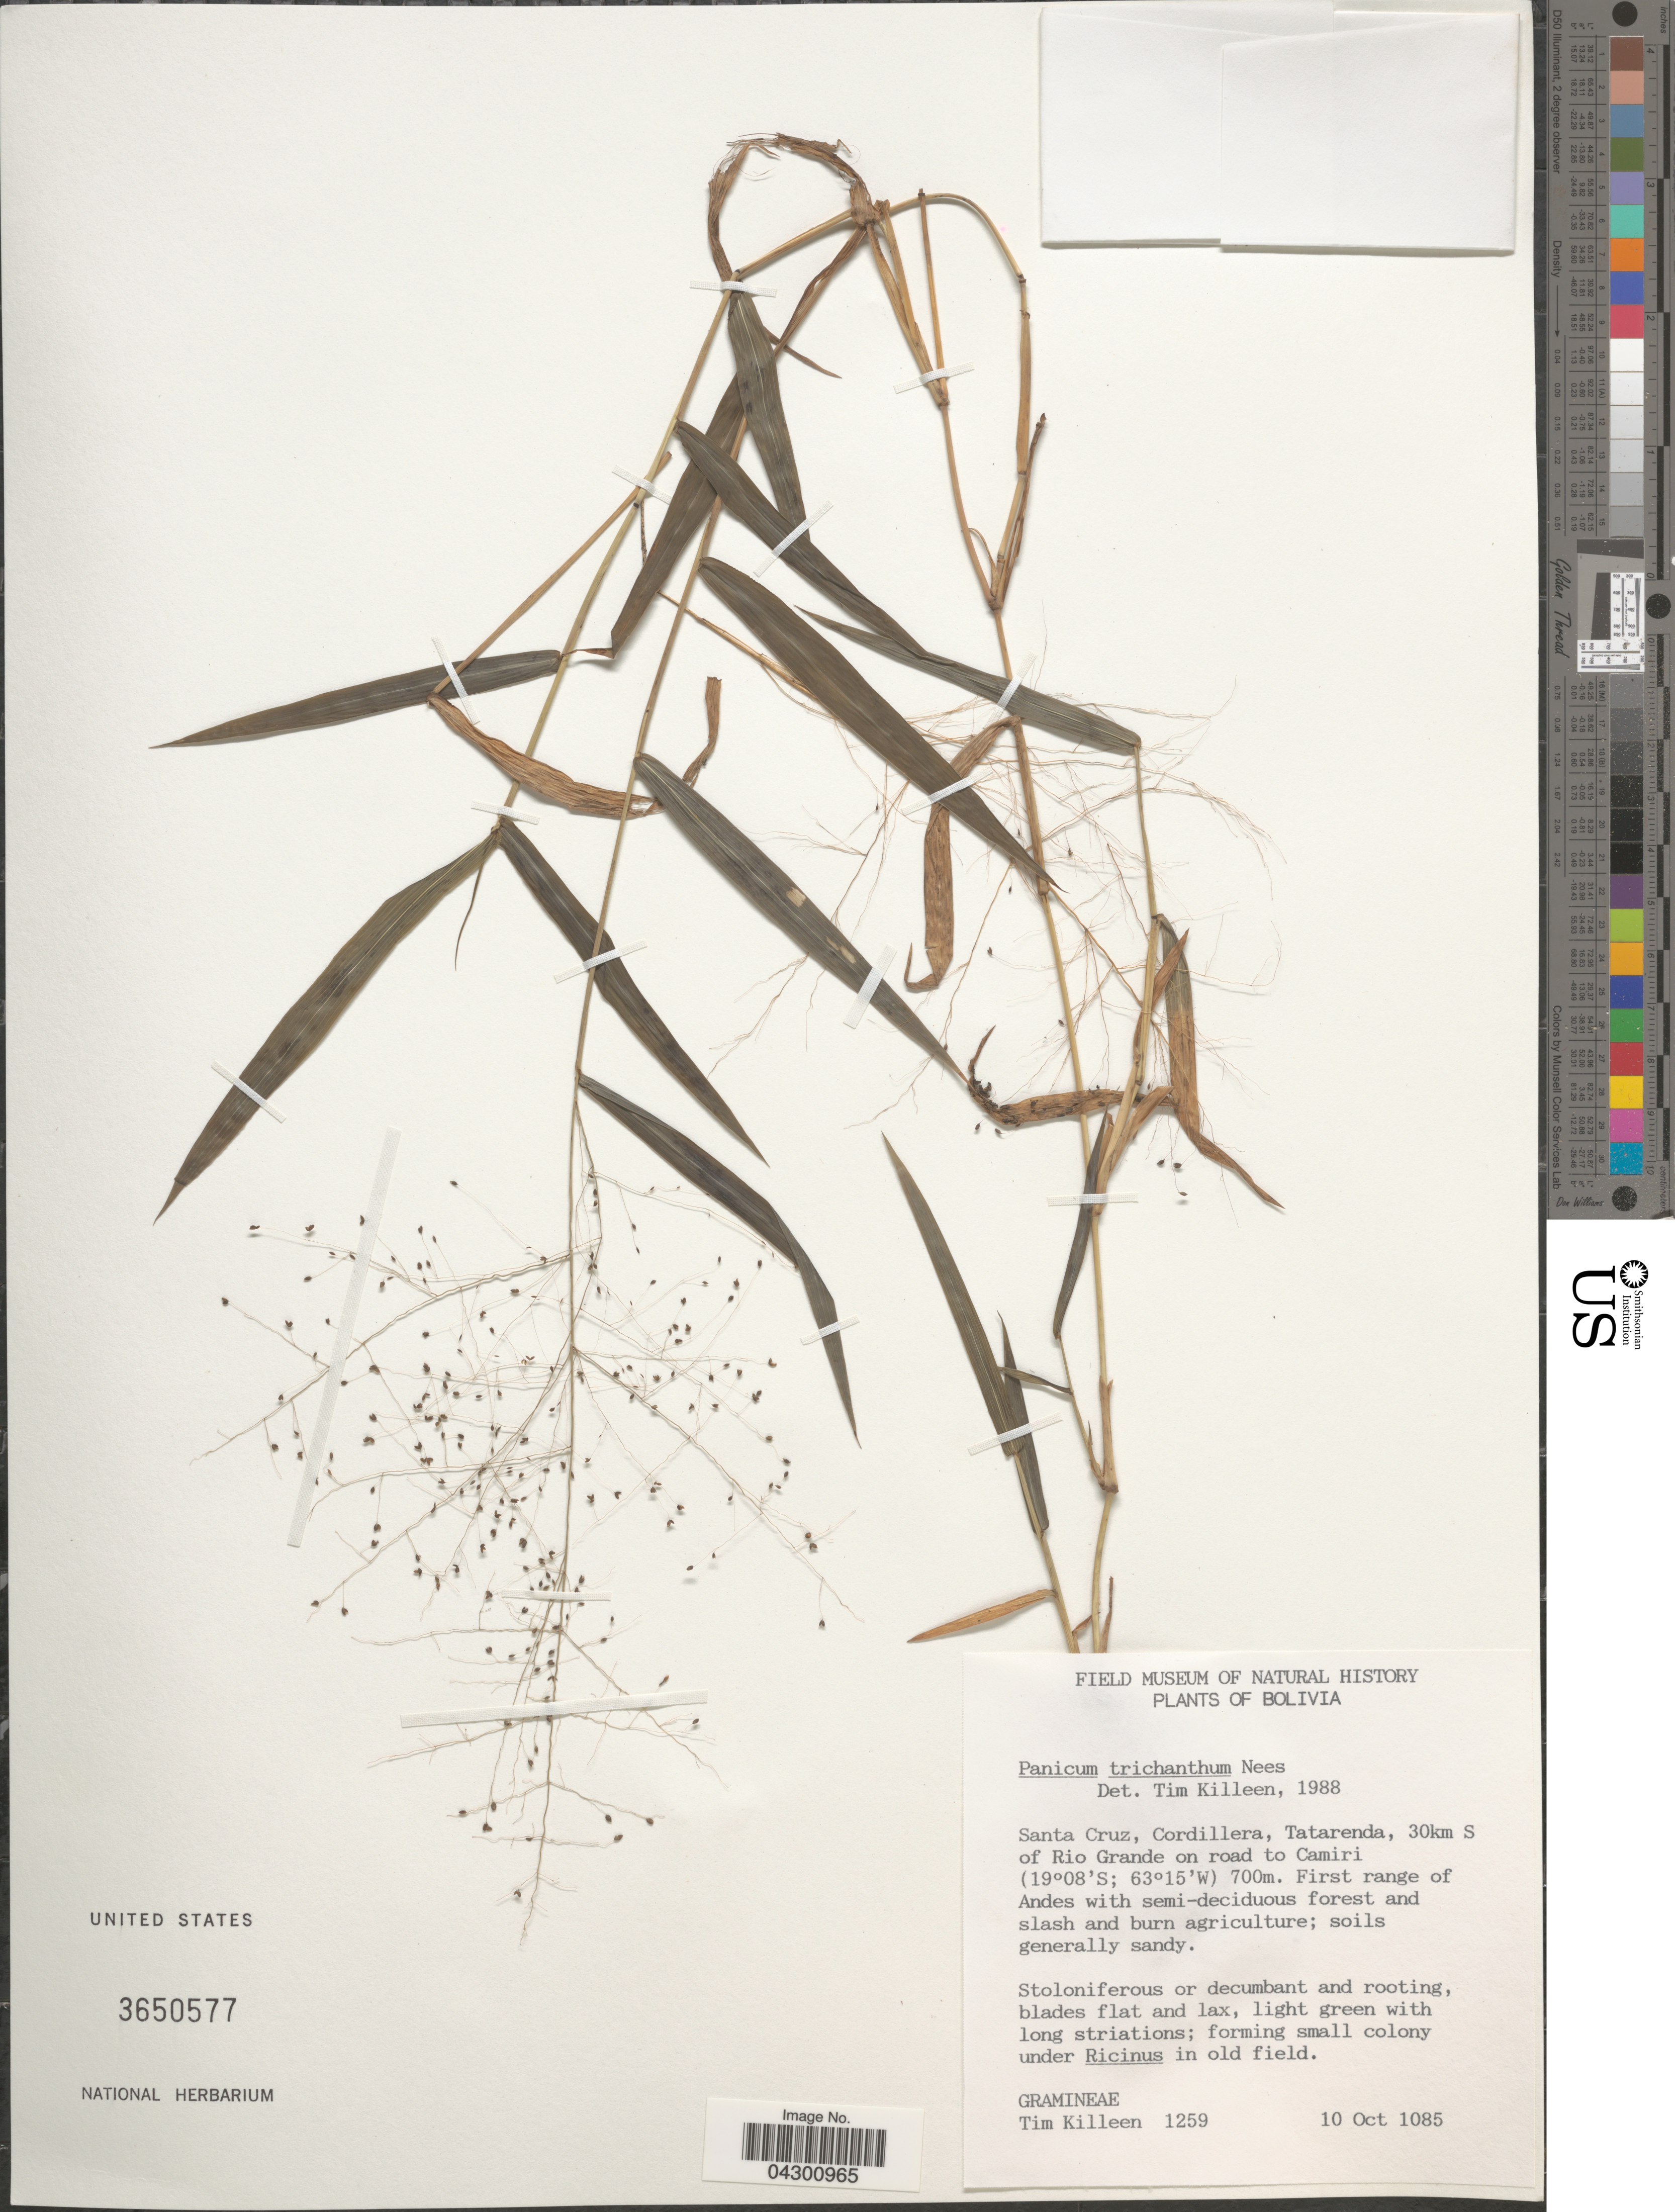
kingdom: Plantae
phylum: Tracheophyta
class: Liliopsida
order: Poales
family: Poaceae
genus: Panicum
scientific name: Panicum trichanthum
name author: Nees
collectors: T. J. Killeen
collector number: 1259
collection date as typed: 10 Oct 1085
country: Bolivia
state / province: Santa Cruz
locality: Cordillera, Tatarenda, 30km S of Rio Grande on road to Camiri. First range of Andes.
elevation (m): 700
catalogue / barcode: US 3650577